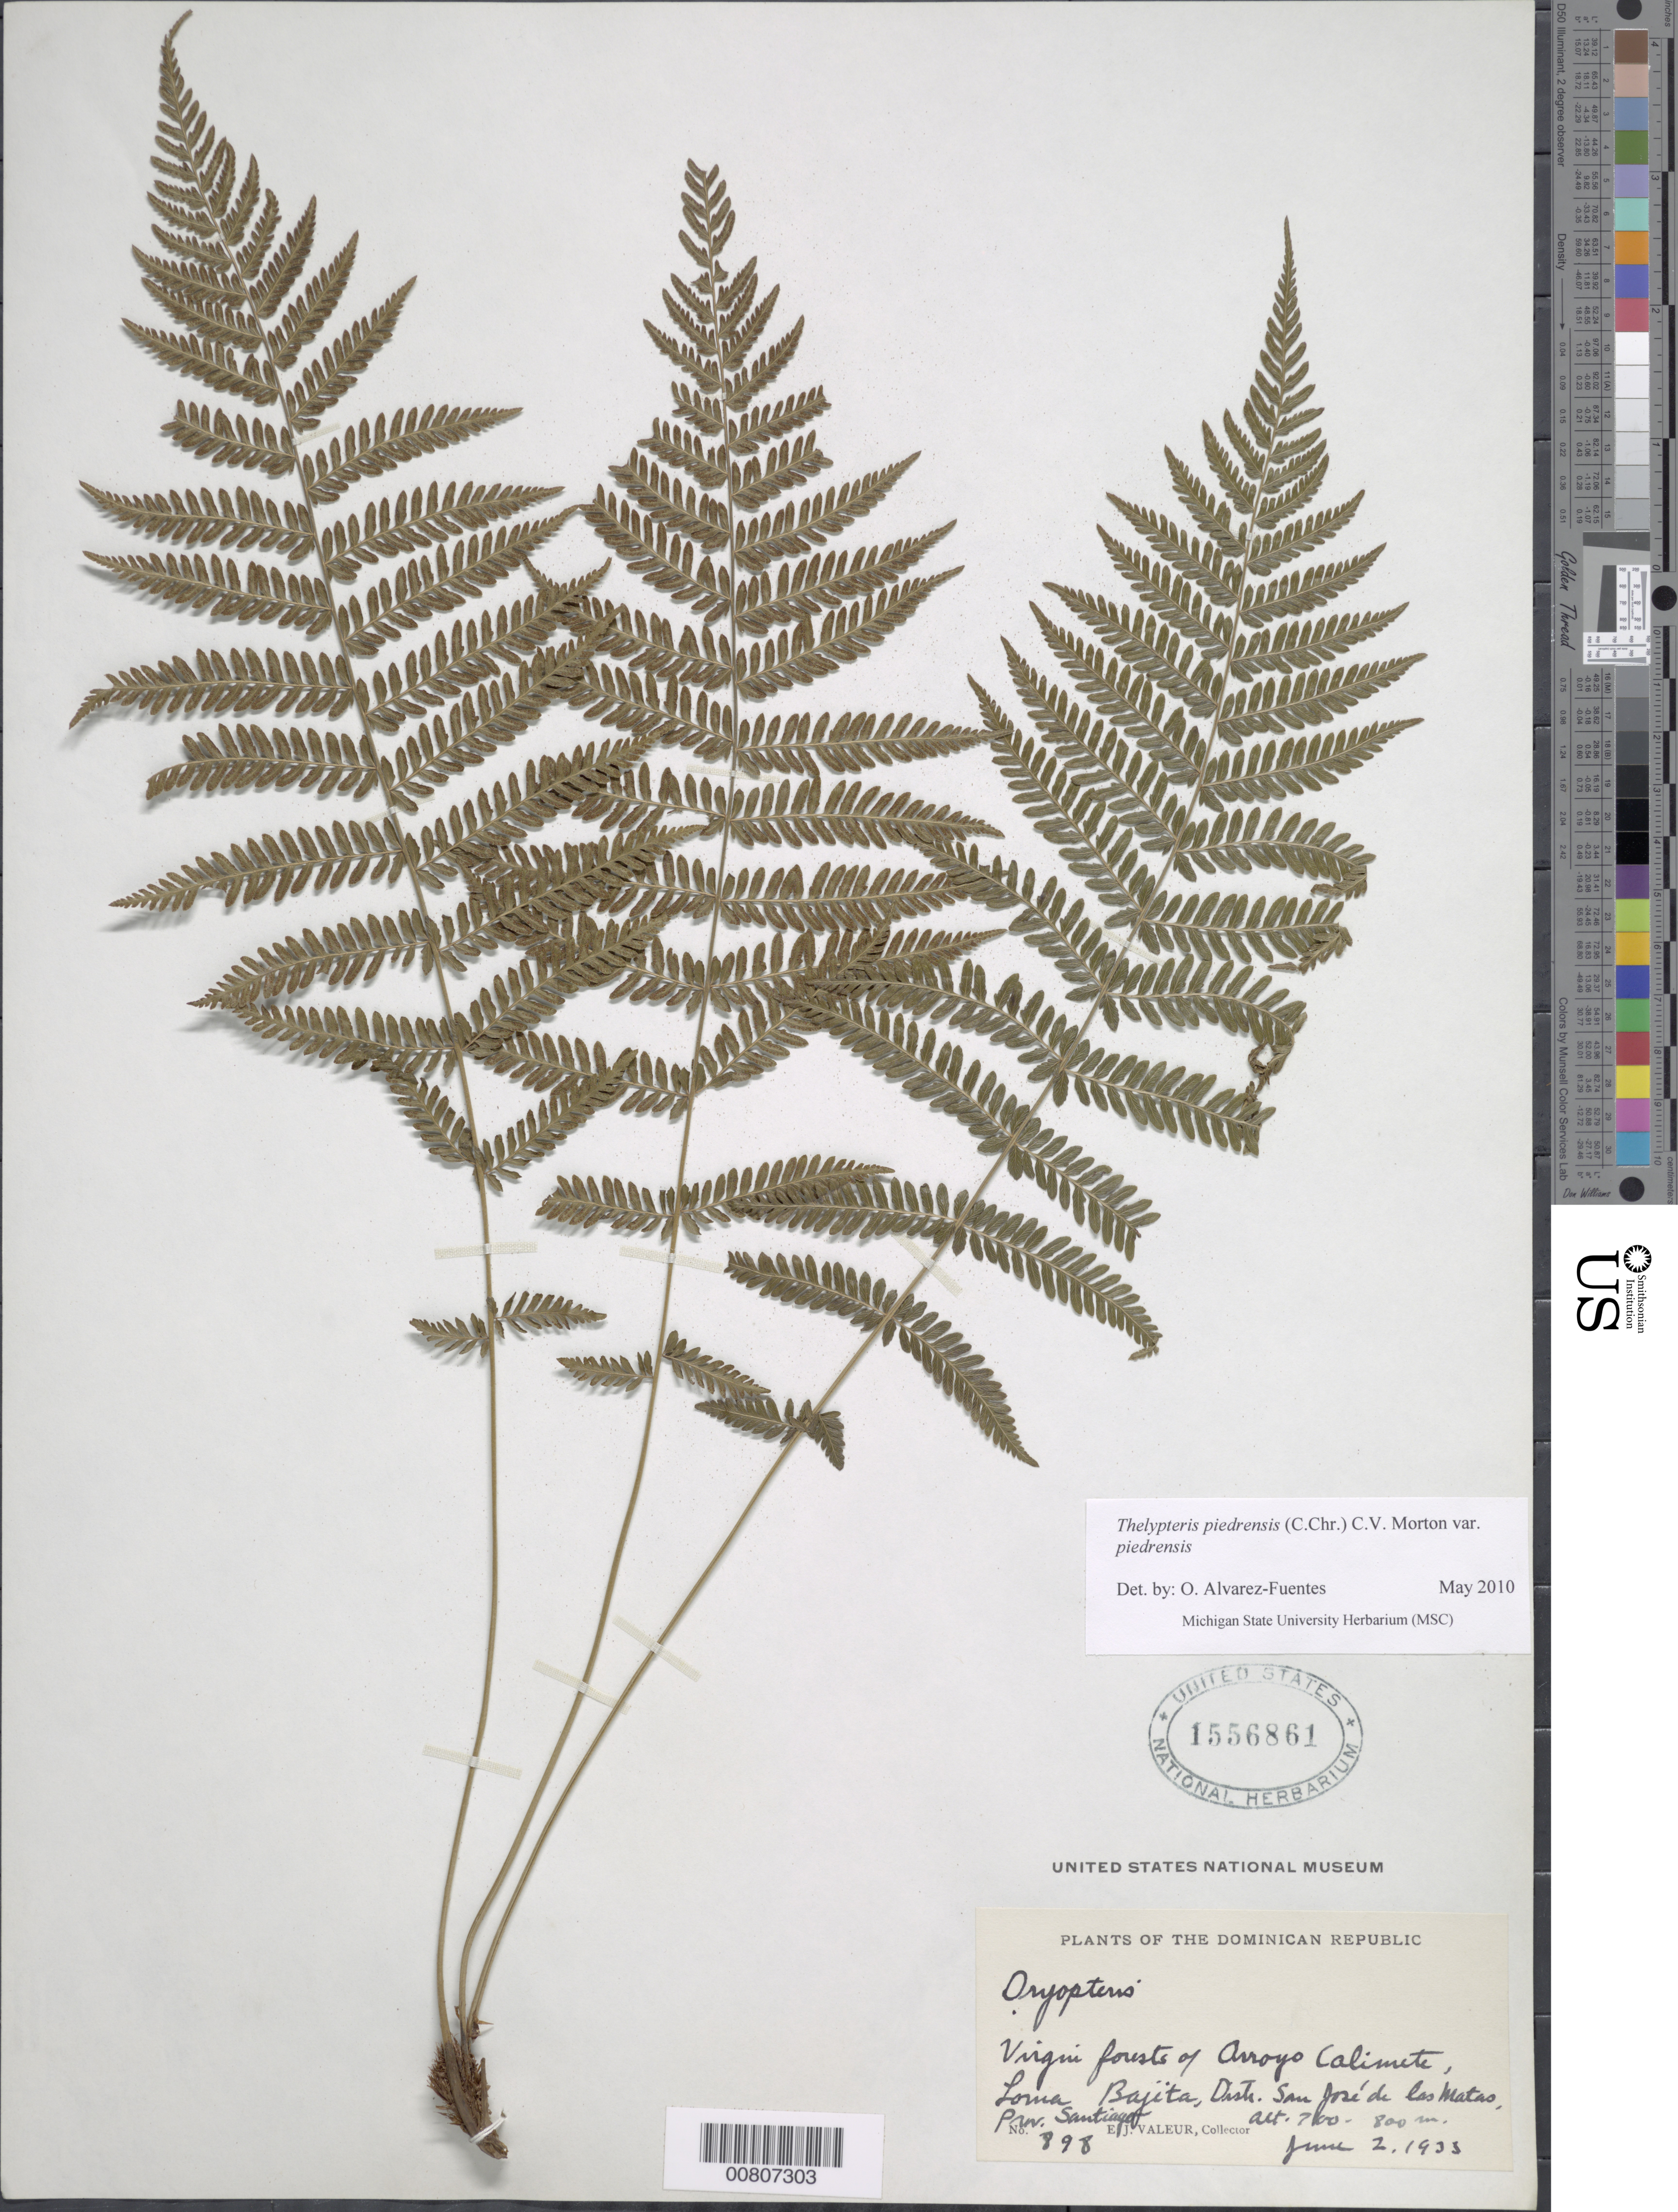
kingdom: Plantae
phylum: Tracheophyta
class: Polypodiopsida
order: Polypodiales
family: Thelypteridaceae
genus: Amauropelta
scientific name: Amauropelta piedrensis (C. Chr.) comb. nov., ined 2015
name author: (C. Chr.)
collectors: E. Valeur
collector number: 898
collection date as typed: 02 Jun 1933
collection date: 1933-06-02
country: Dominican Republic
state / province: Santiago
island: Hispaniola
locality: Dist. San José de las Matas, Arroyo Calimete, Loma Bajita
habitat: Virgin forest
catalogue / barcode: US 1556861